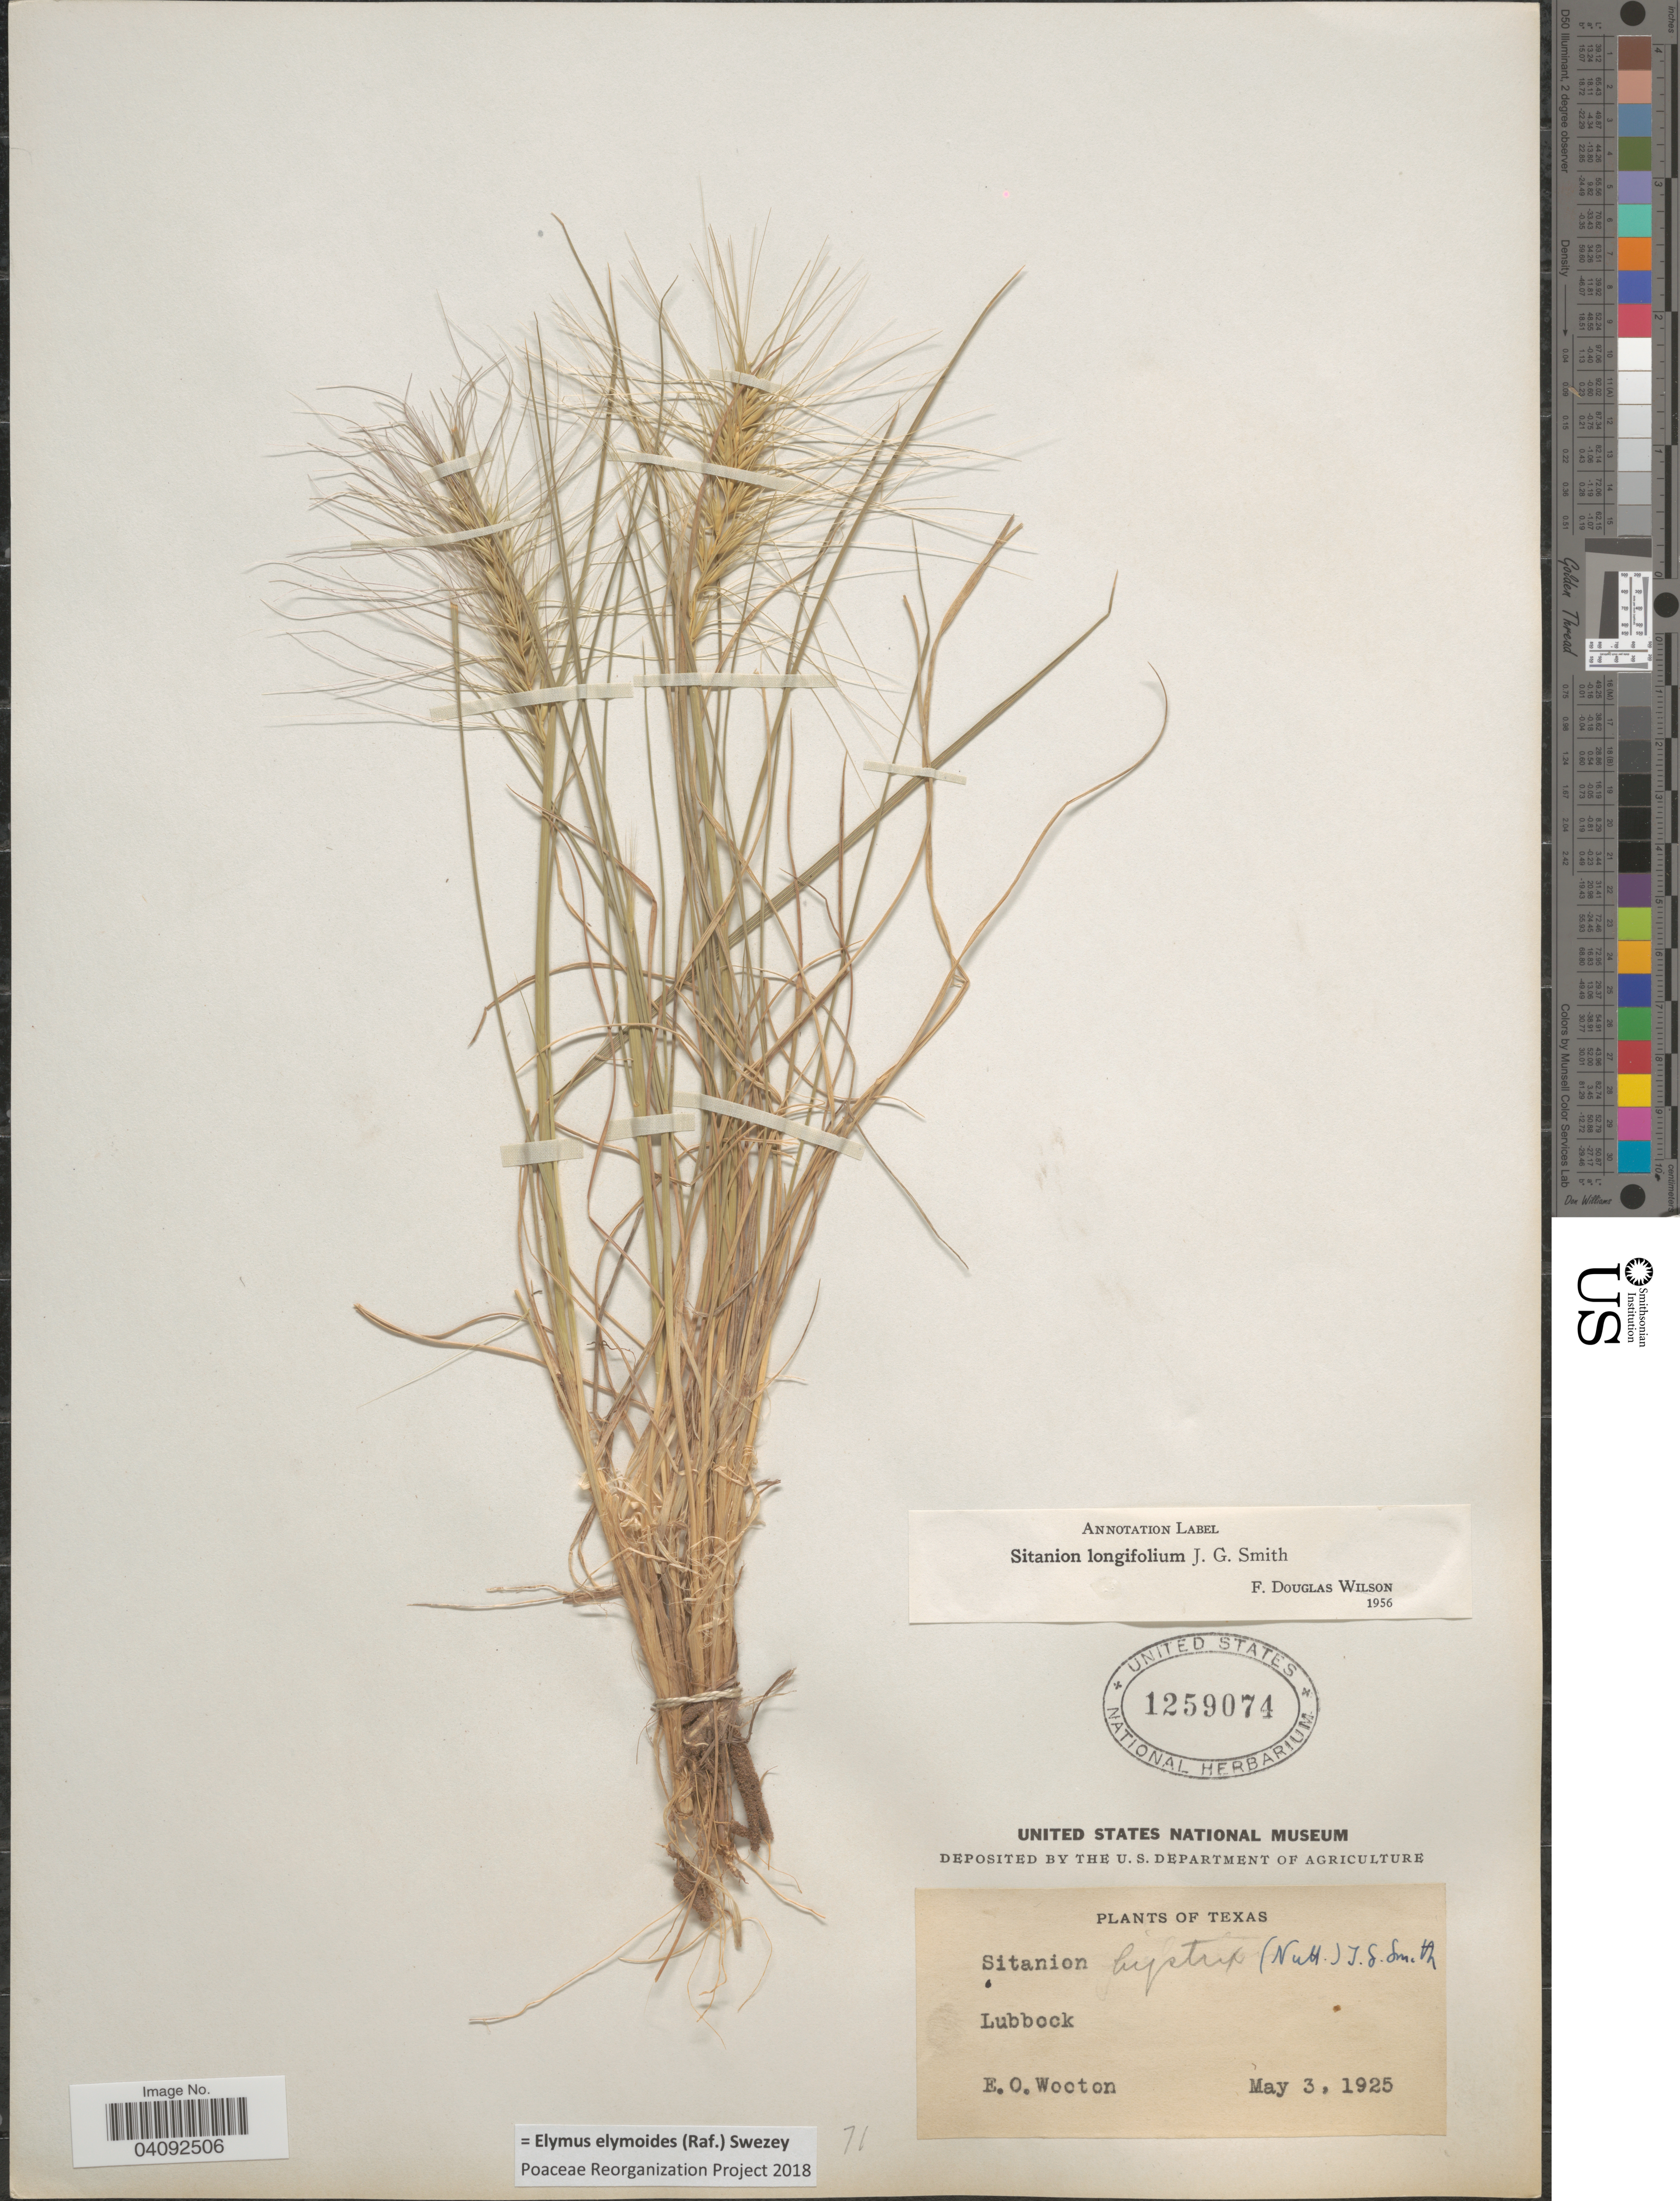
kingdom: Plantae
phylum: Tracheophyta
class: Liliopsida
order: Poales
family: Poaceae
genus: Elymus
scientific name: Elymus elymoides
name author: (Raf.) Swezey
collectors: E. O. Wooton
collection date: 1925-05-03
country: United States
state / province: Texas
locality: Lubbock.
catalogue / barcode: US 1259074